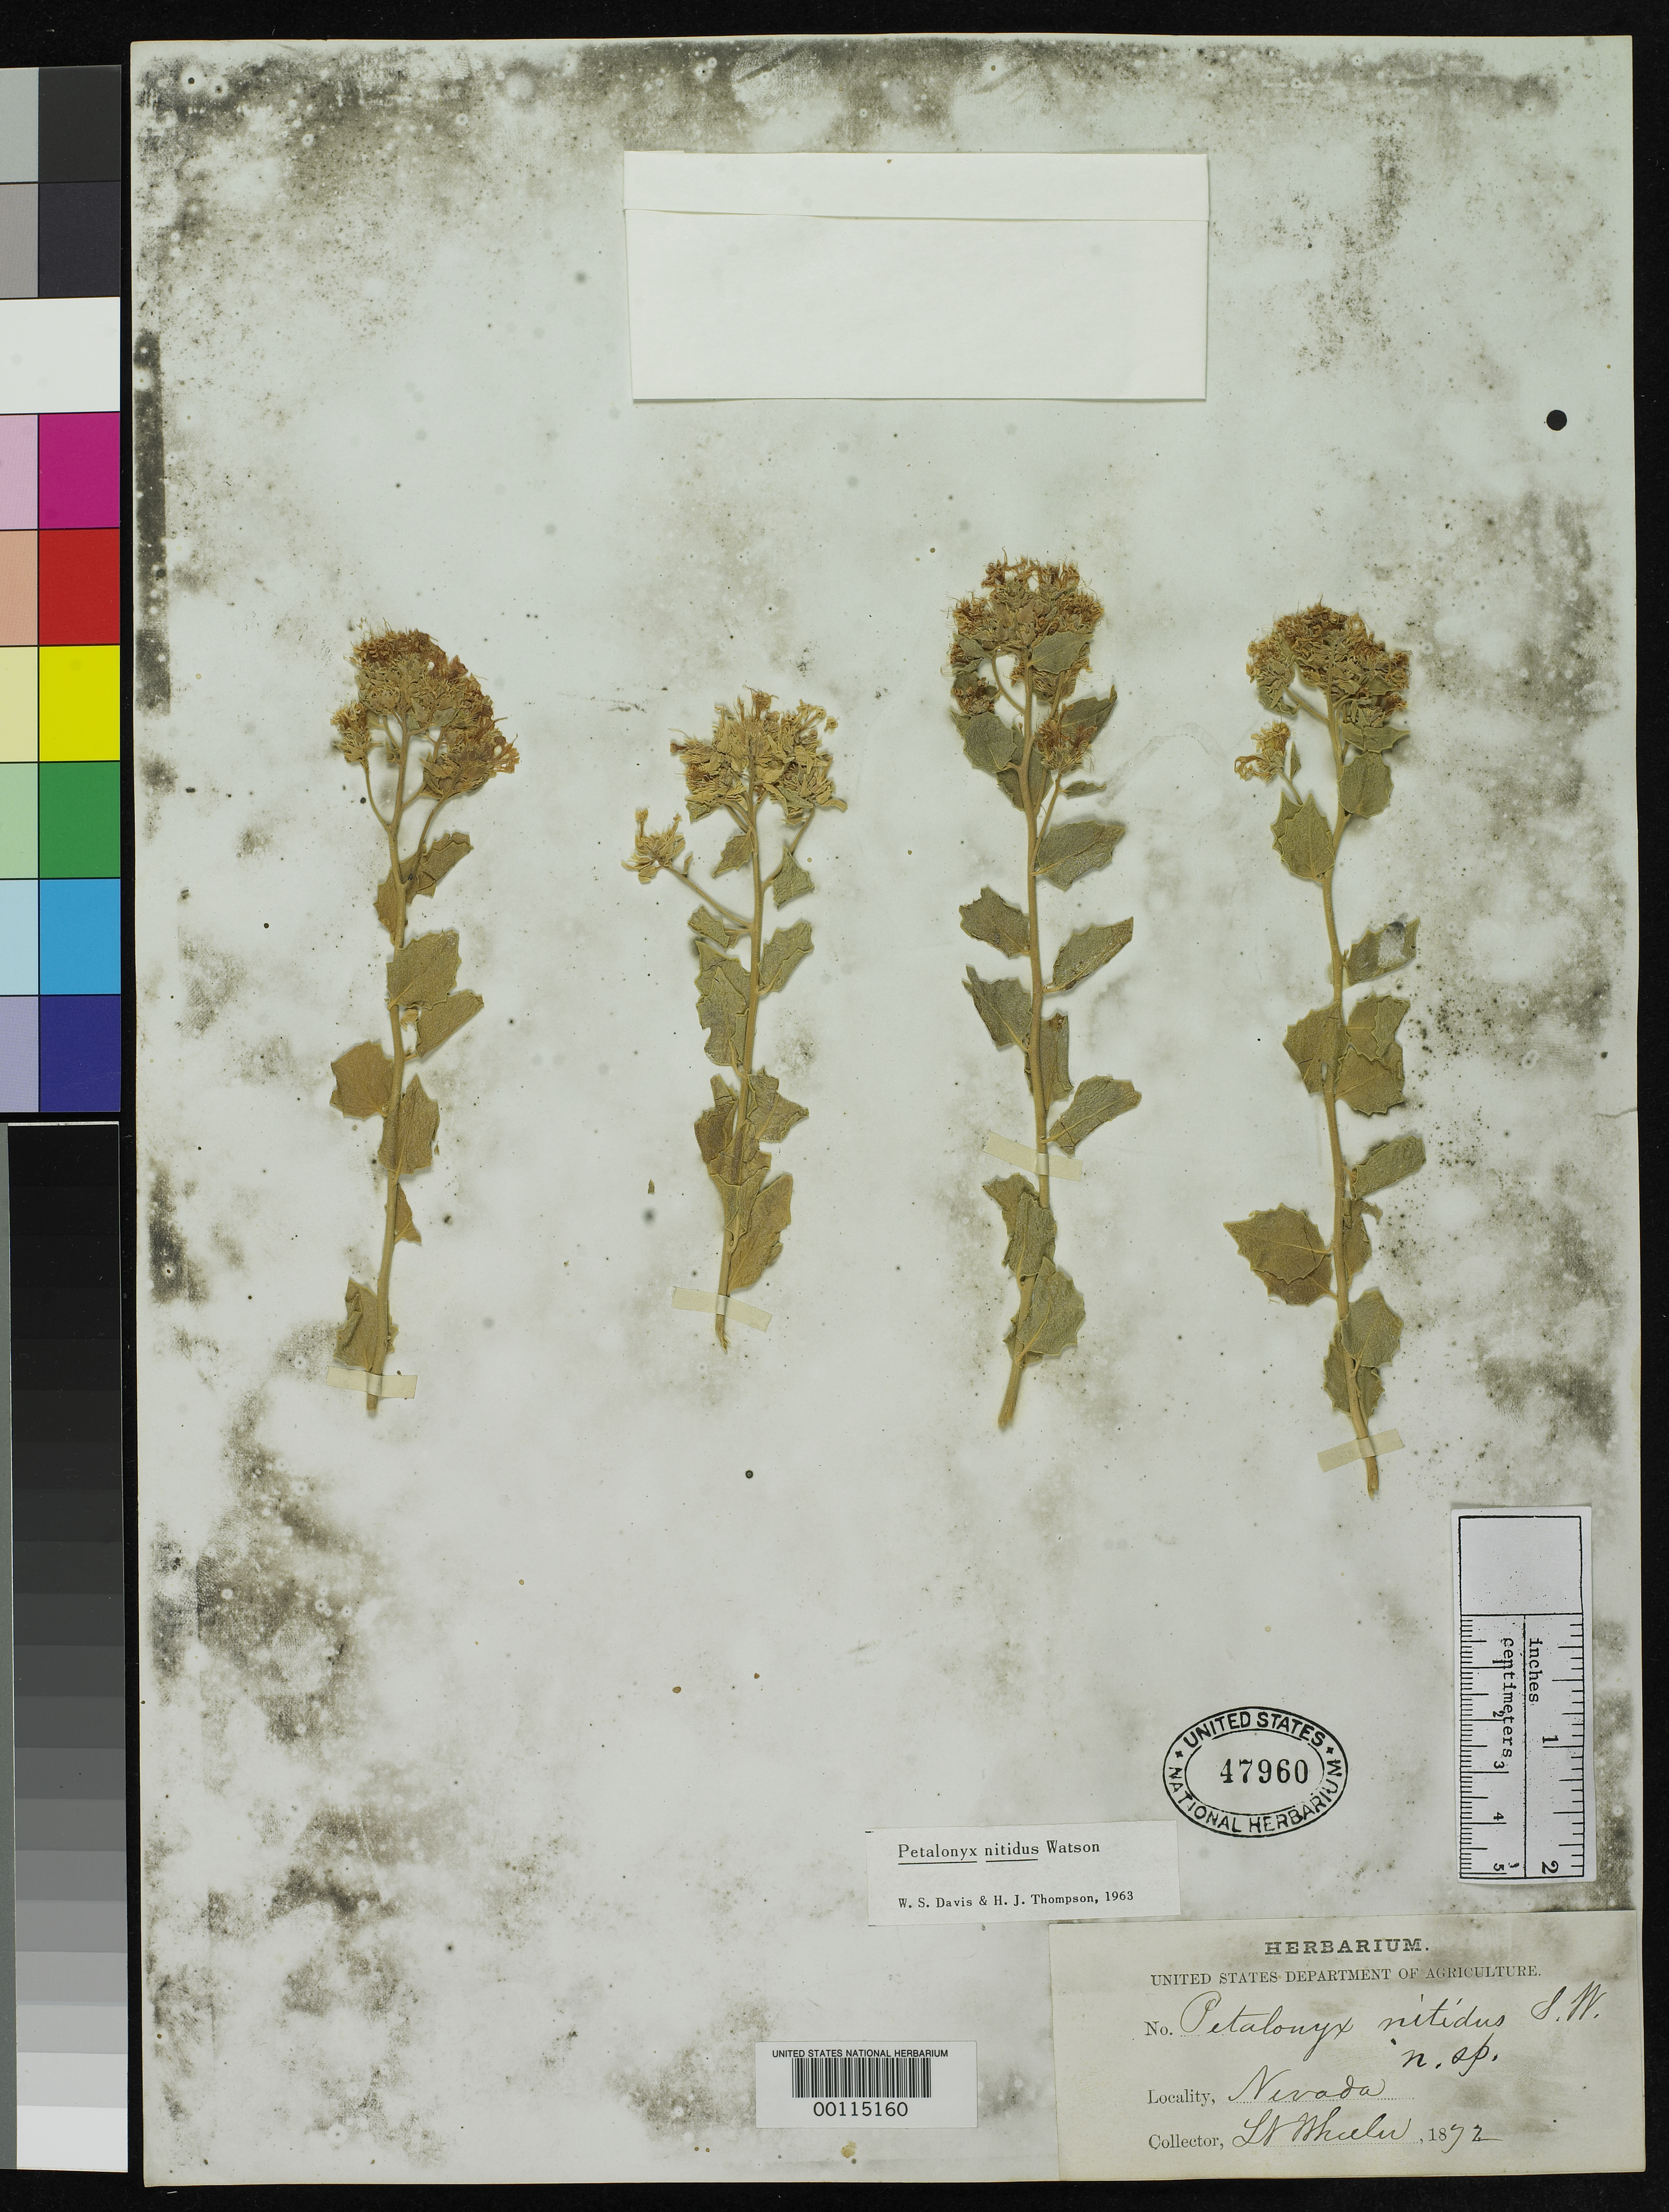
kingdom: Plantae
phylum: Tracheophyta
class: Magnoliopsida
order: Cornales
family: Loasaceae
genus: Petalonyx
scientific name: Petalonyx nitidus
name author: S. Watson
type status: Isotype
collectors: G. Wheeler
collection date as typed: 1872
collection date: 1872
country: United States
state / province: Nevada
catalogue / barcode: US 47960